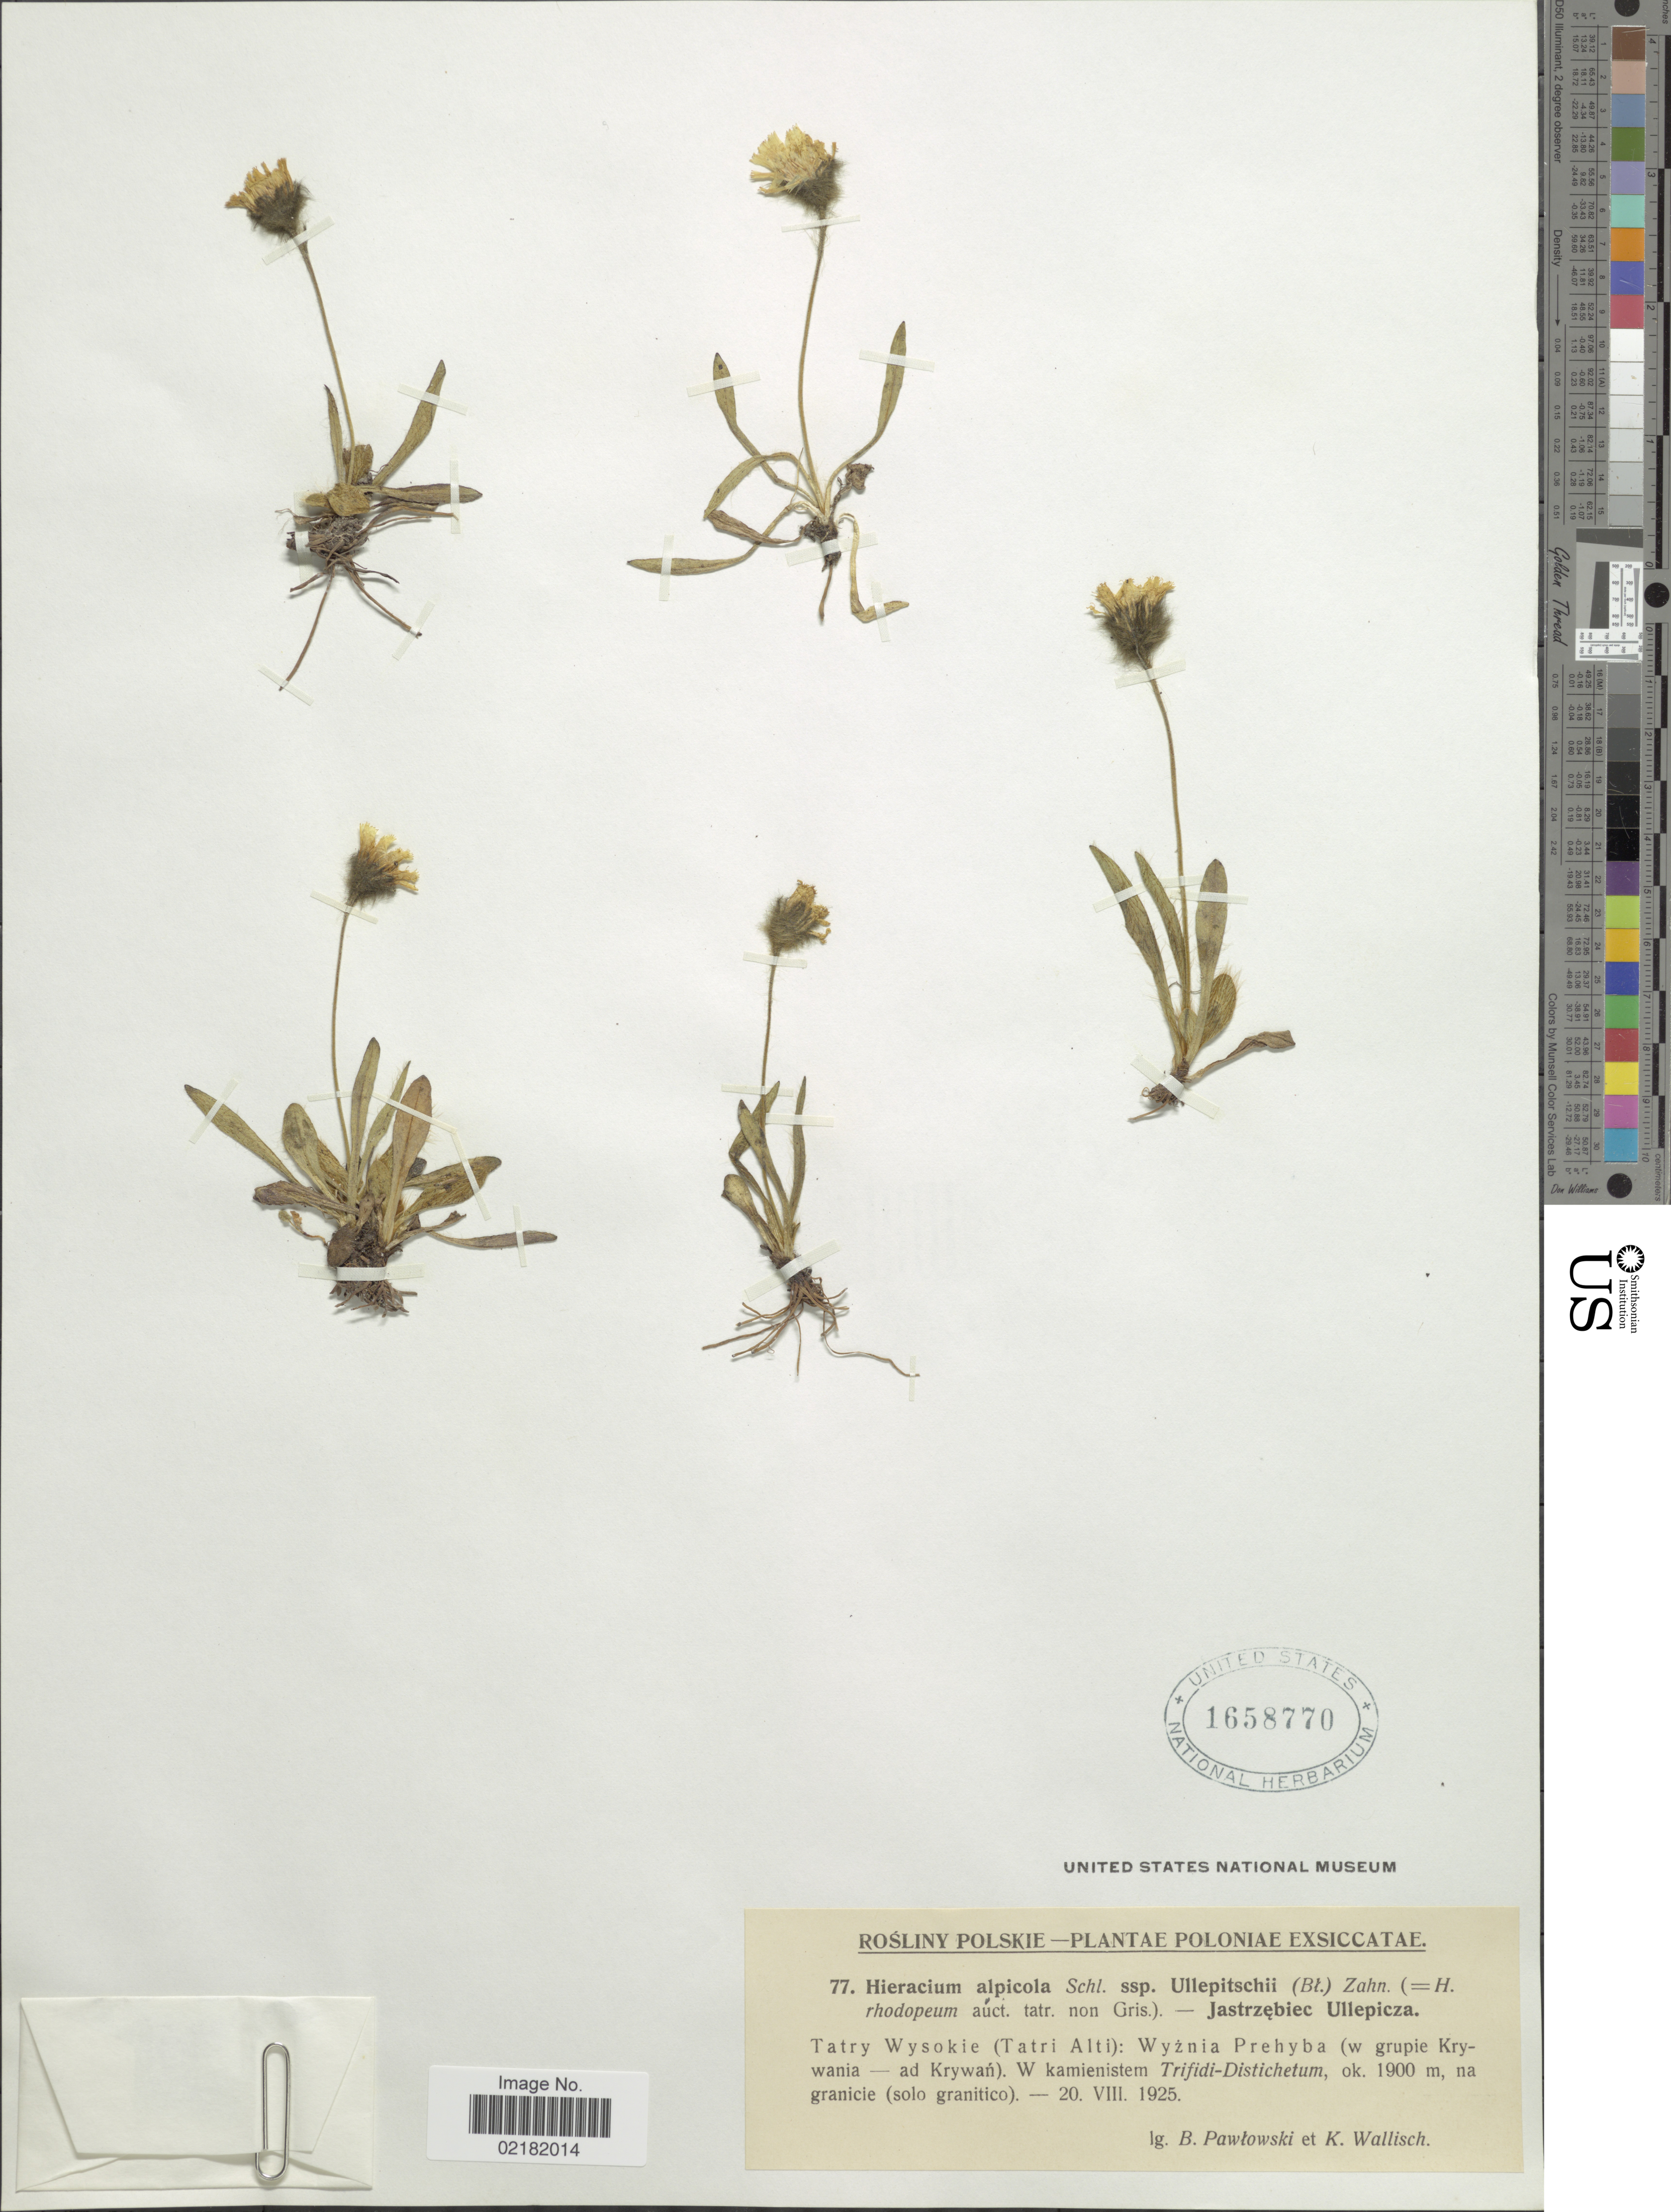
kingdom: Plantae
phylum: Tracheophyta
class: Magnoliopsida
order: Asterales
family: Asteraceae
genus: Hieracium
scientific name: Hieracium alpicola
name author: Steud. & Hochst.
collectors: B. Pawtowski & k. wallisch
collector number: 77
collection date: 1925-08-20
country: Poland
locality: Rosliny Poslkie-Poloniae, Tatry Wysoki (Tatri Alti): Wyznia Prehyba (w grupie Krywania-ad Krywan).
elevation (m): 1900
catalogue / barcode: US 1658770